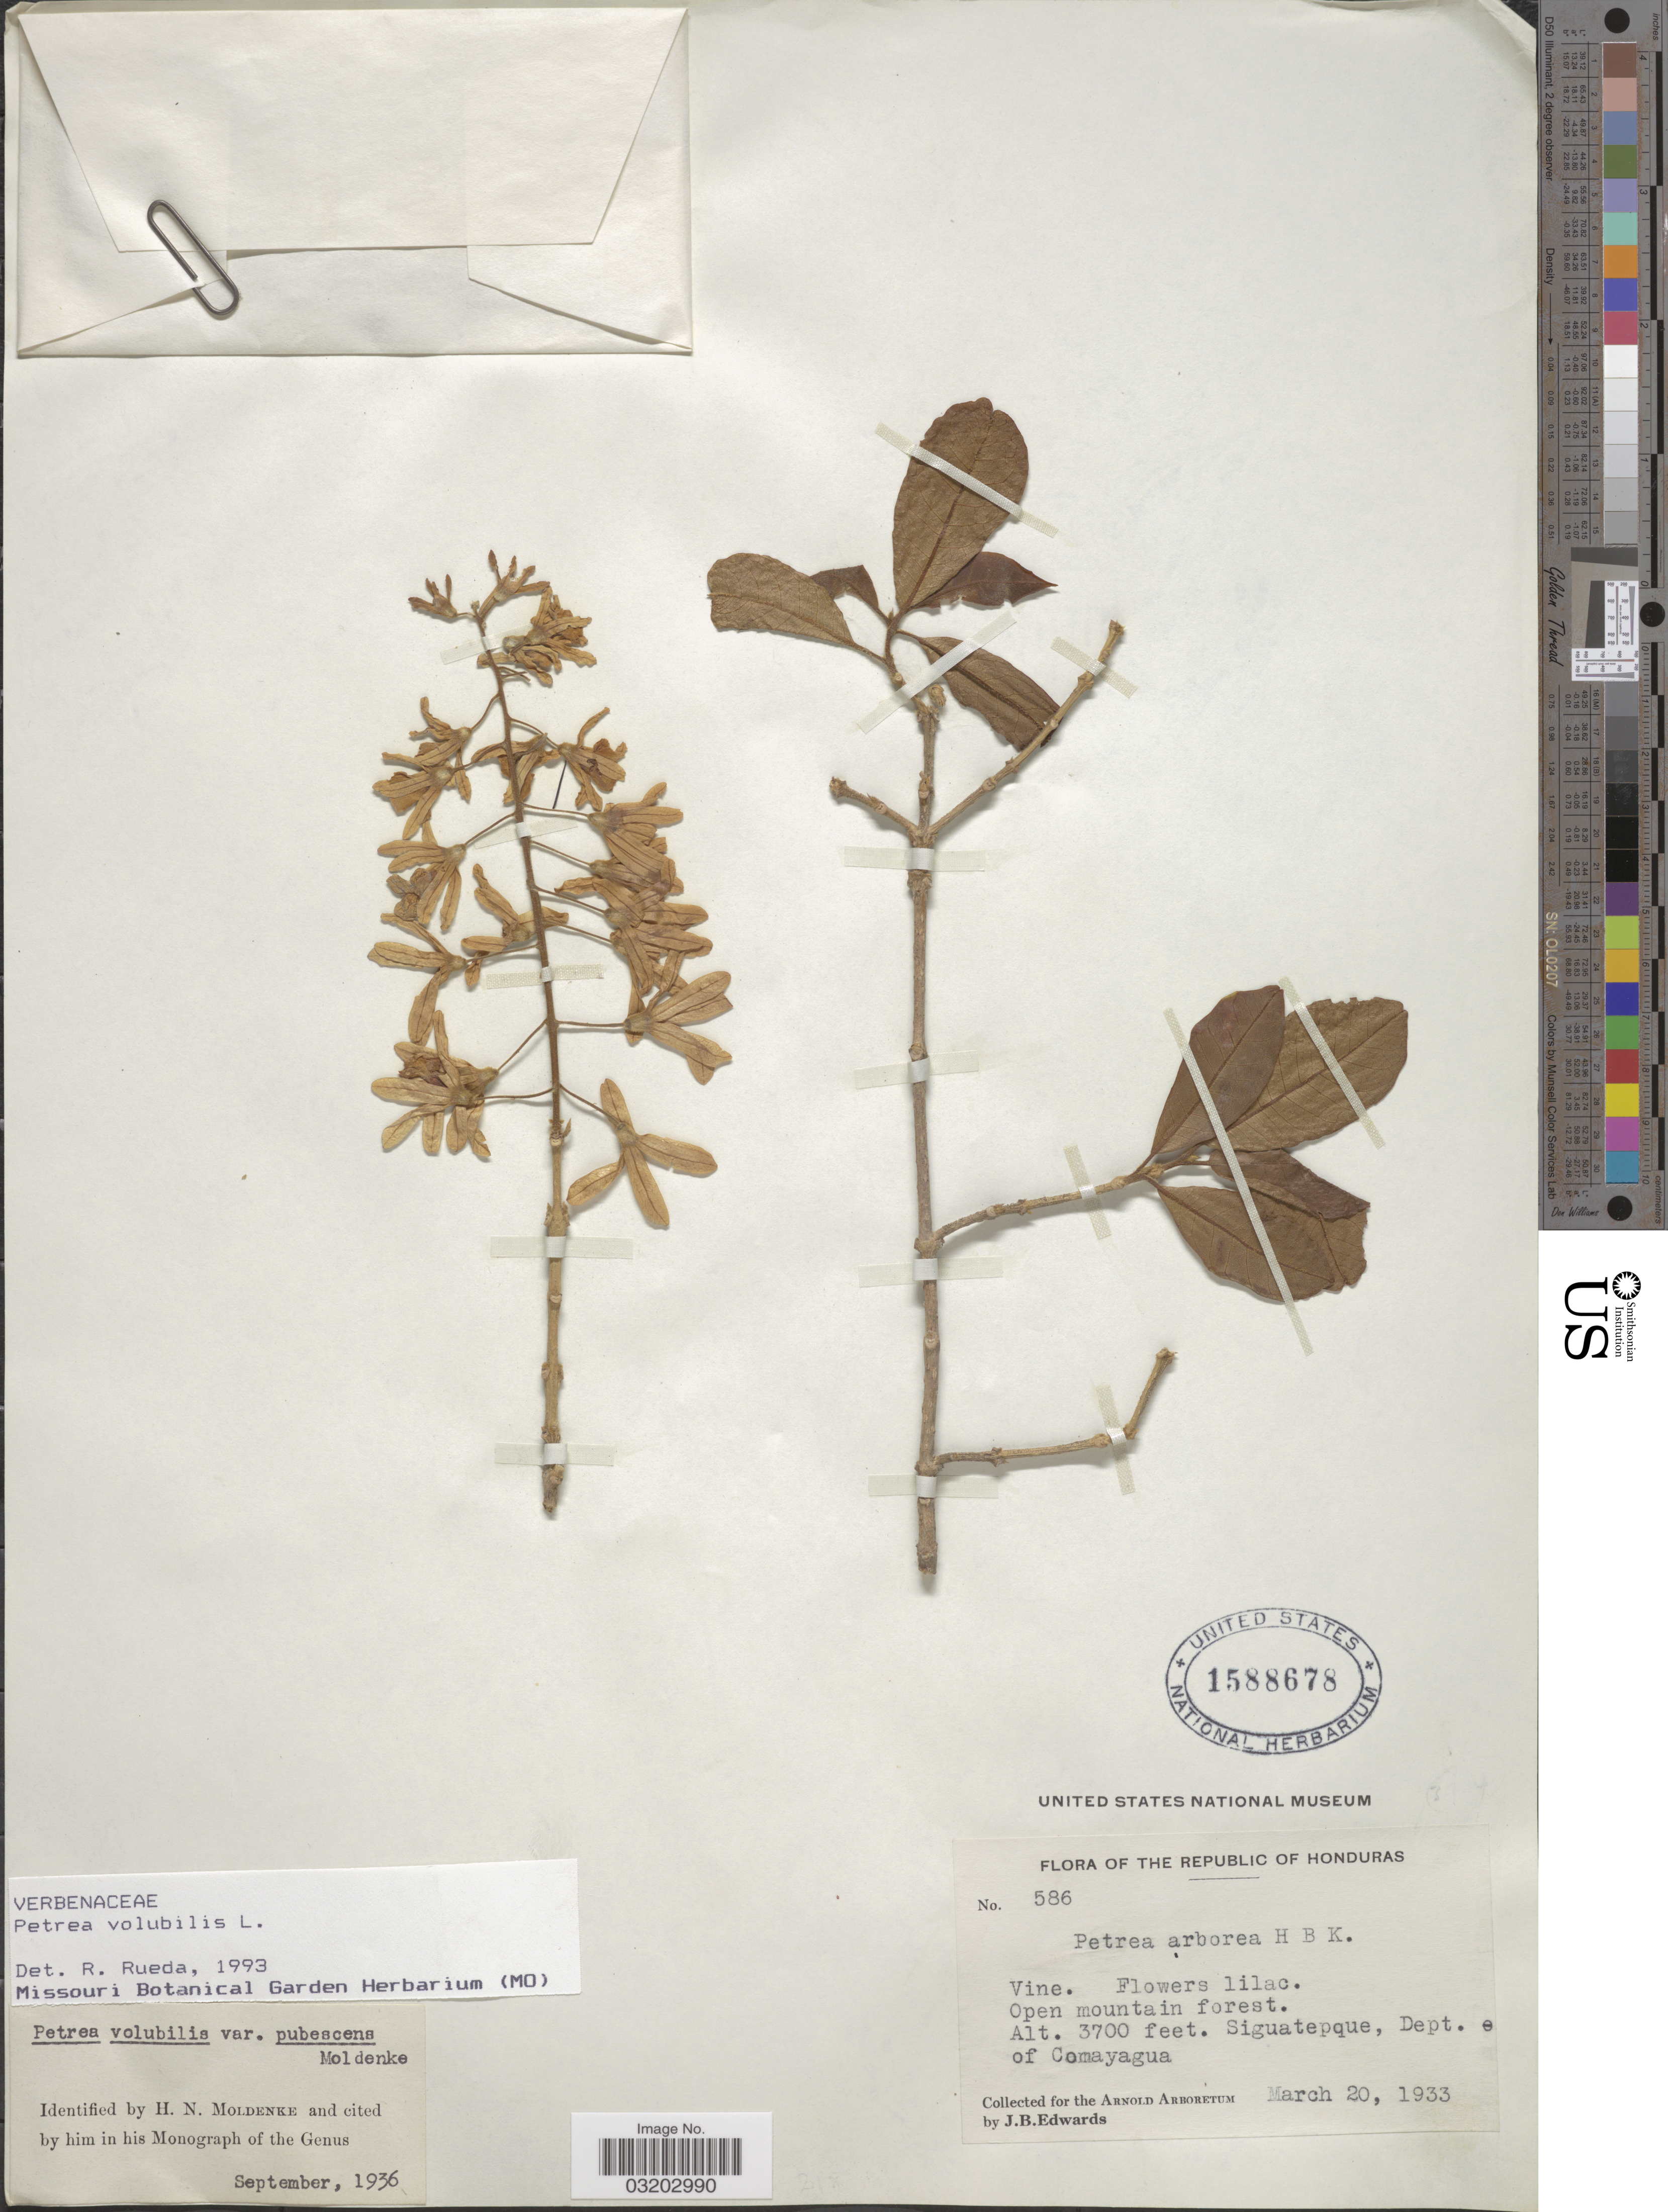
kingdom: Plantae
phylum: Tracheophyta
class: Magnoliopsida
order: Lamiales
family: Verbenaceae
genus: Petrea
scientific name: Petrea volubilis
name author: L.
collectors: J. B. Edwards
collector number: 586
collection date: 1933-03-20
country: Honduras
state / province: Comayagua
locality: Siguatepque, Dept. of Comayagua.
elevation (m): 1128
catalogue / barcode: US 1588678